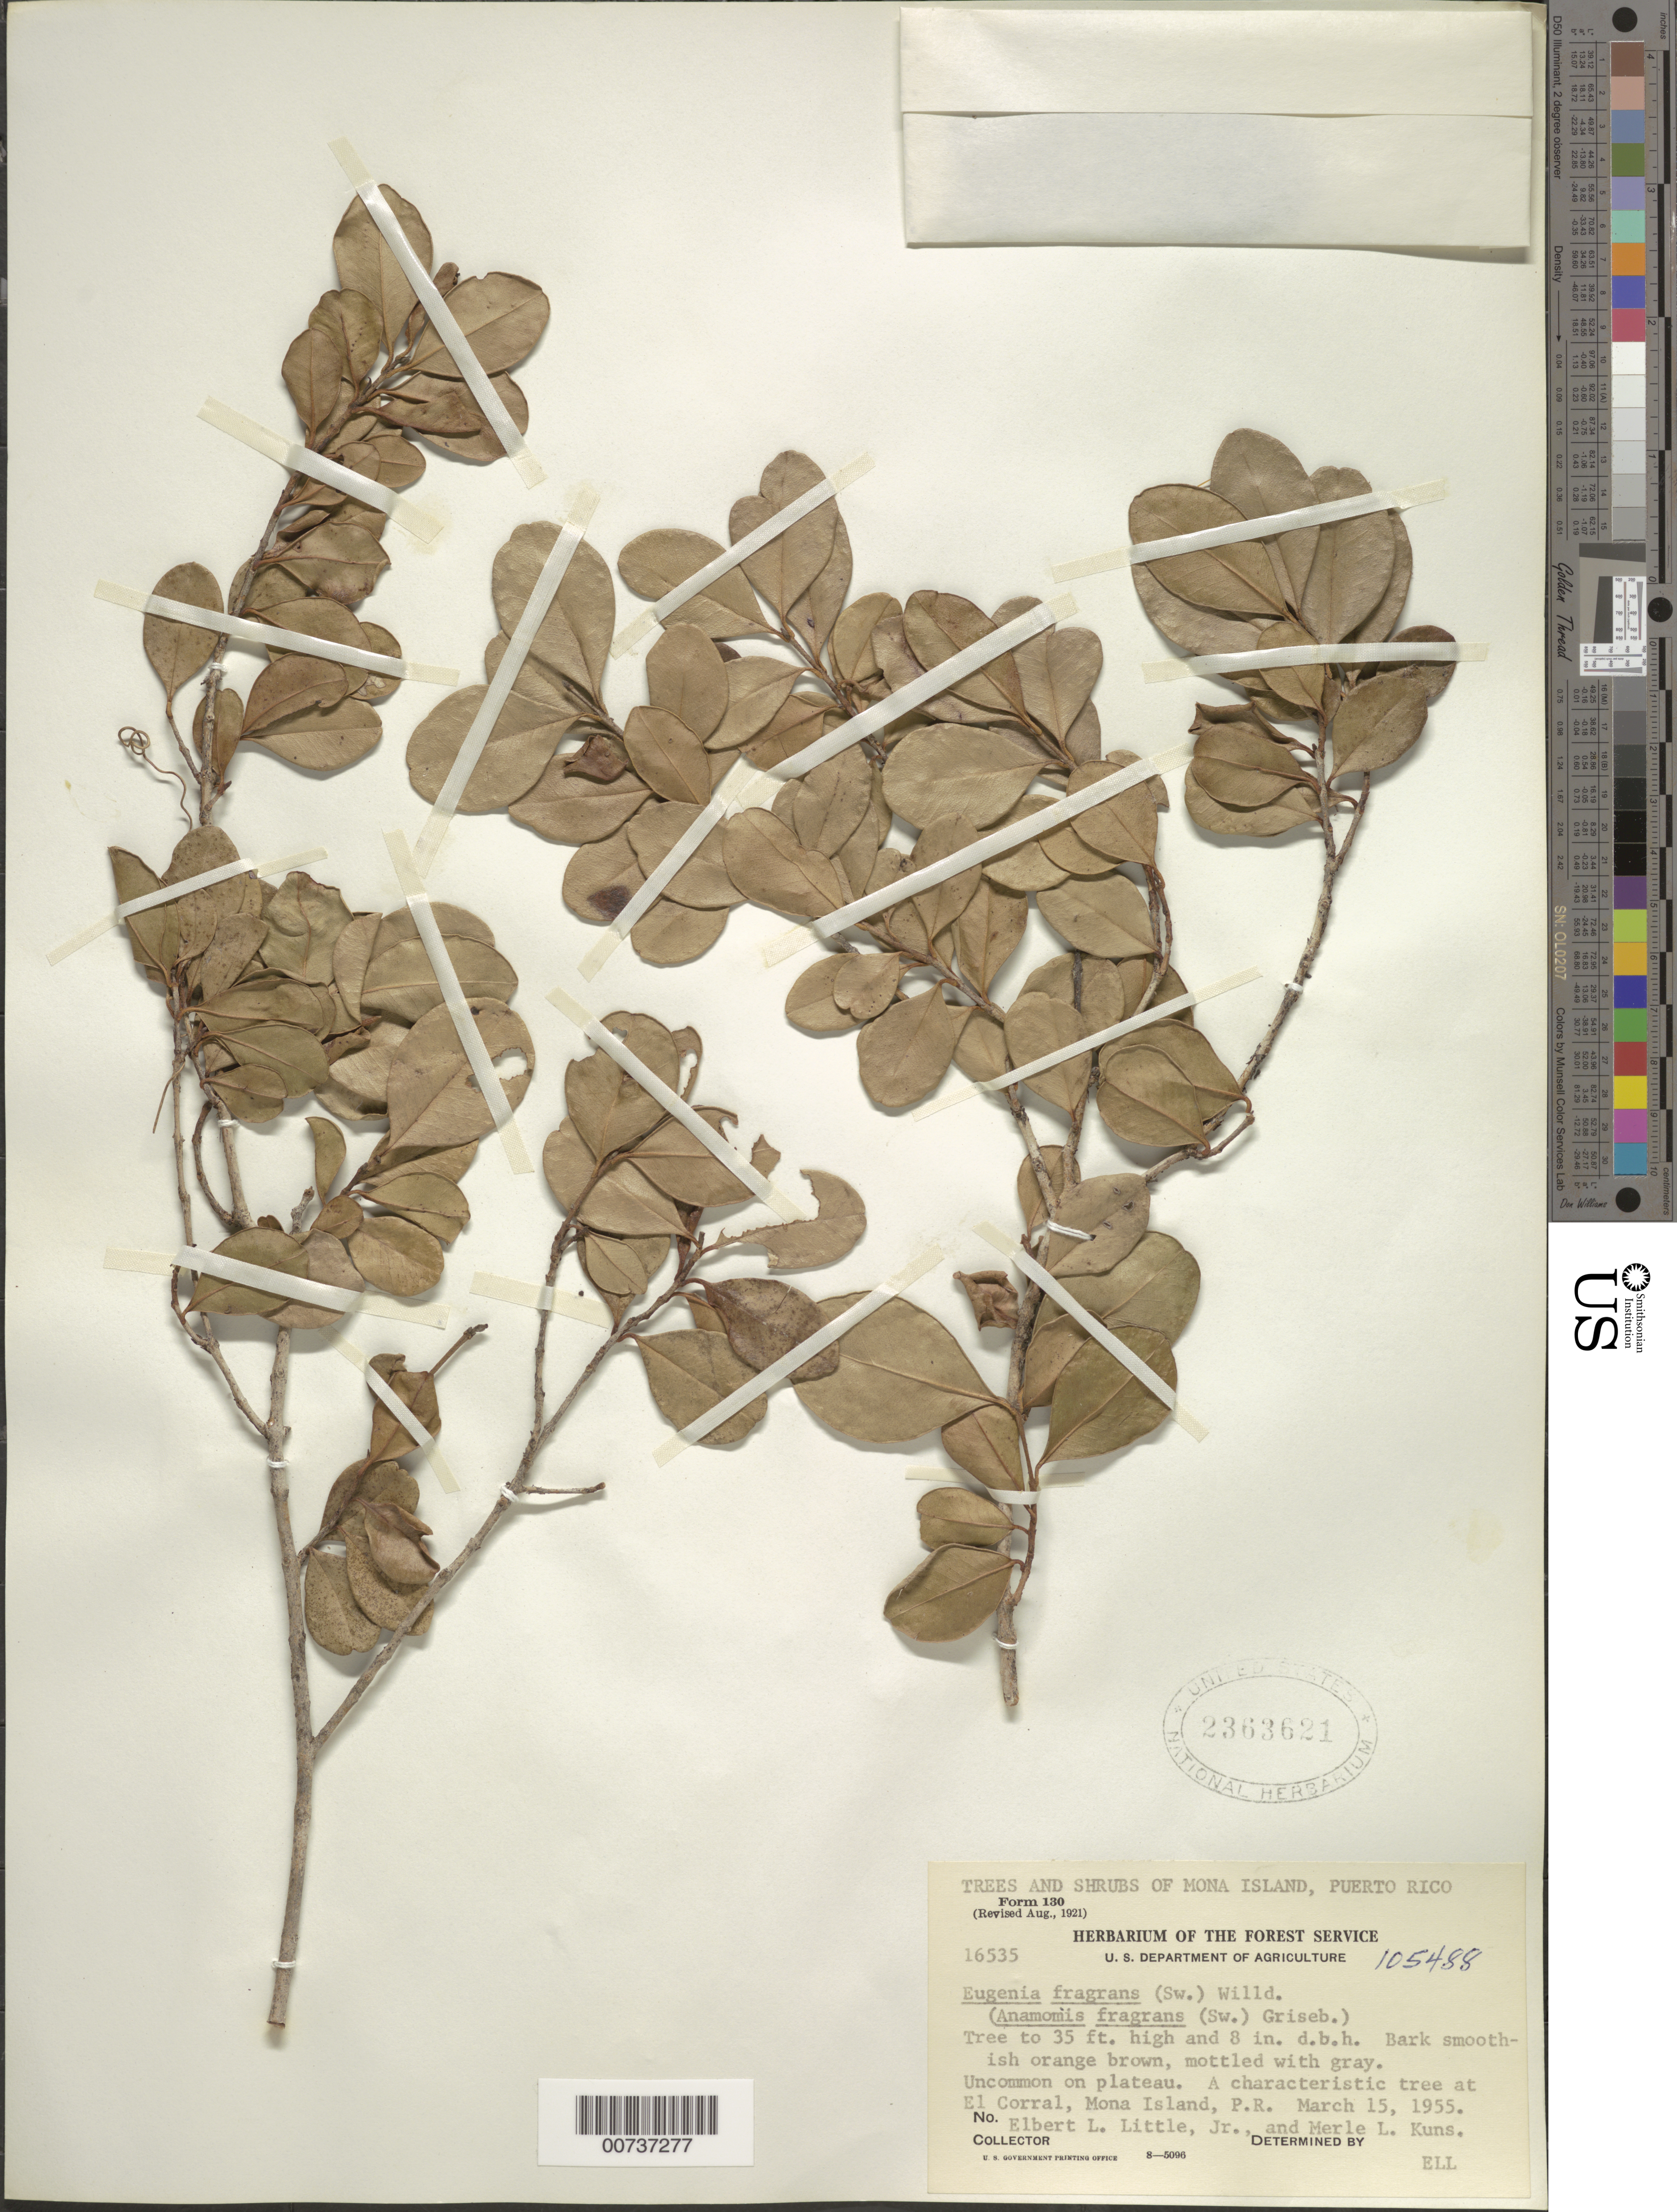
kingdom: Plantae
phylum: Tracheophyta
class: Magnoliopsida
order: Myrtales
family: Myrtaceae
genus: Myrcianthes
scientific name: Myrcianthes fragrans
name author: (Sw.) McVaugh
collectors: E. L. Little & M. Kuns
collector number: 16535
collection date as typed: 15 Mar 1955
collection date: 1955-03-15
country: Puerto Rico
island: Mona I.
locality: El Corral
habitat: Uncommon on plateau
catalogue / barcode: US 2363621